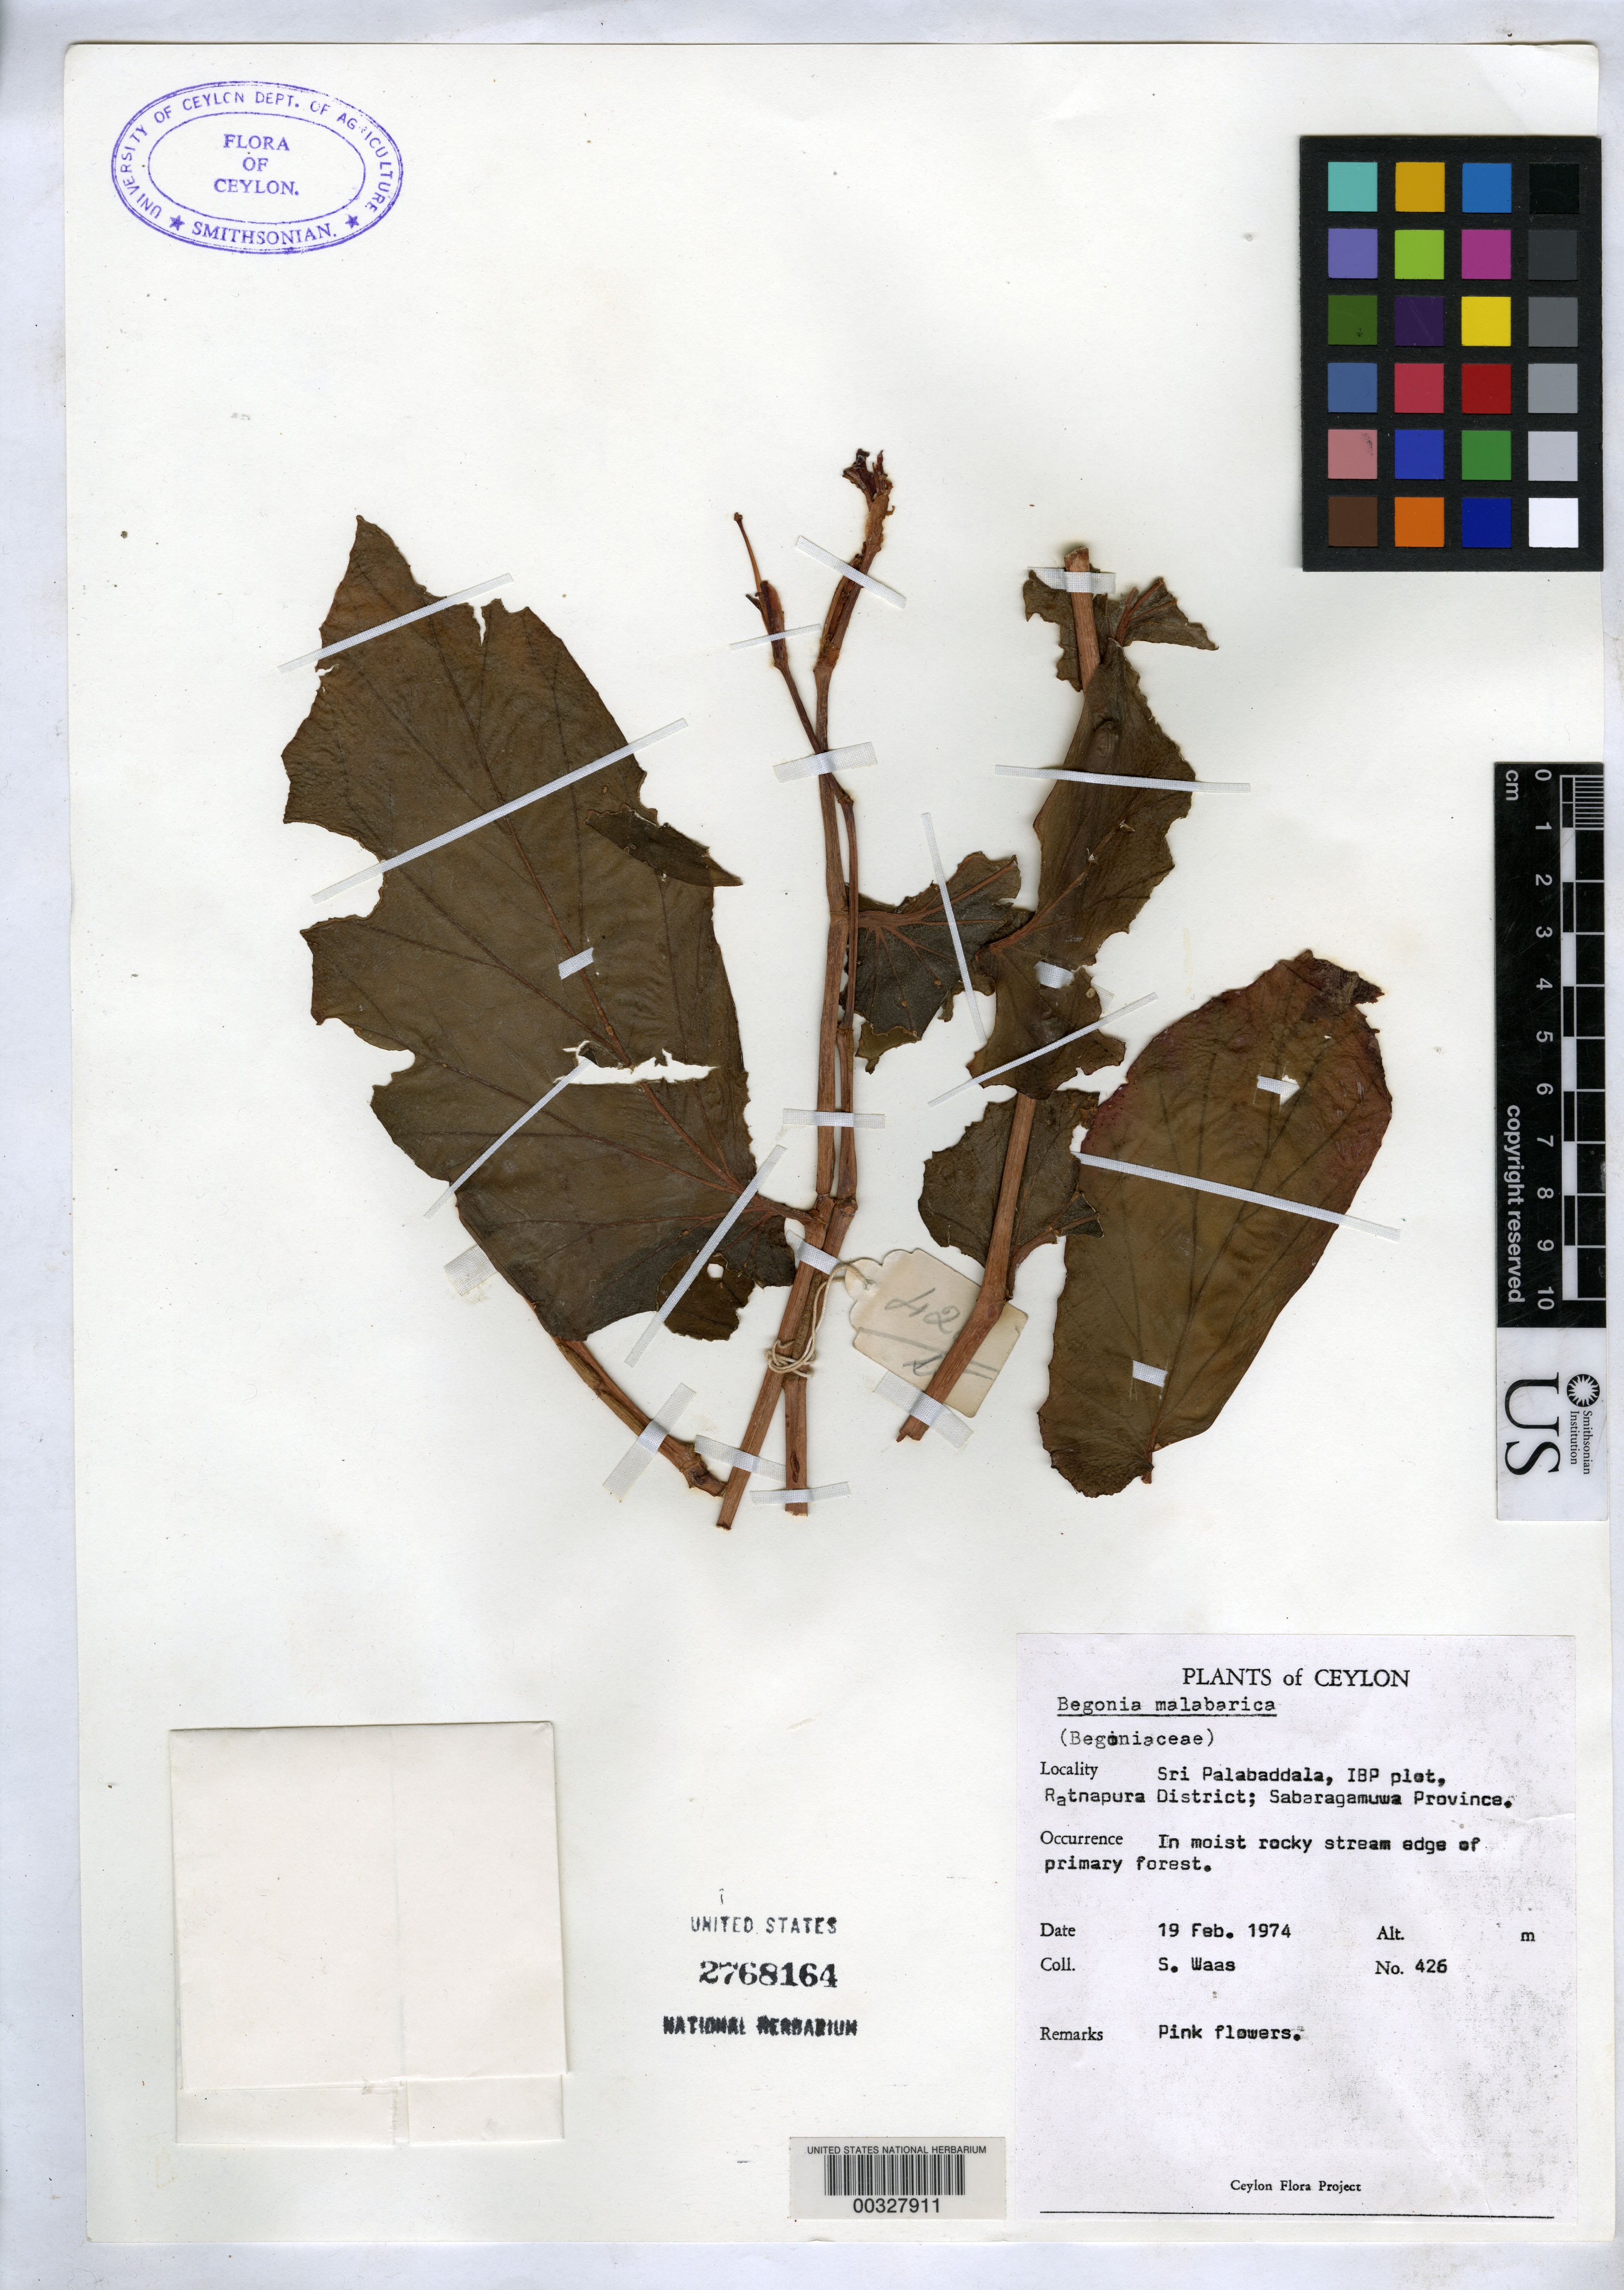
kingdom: Plantae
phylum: Tracheophyta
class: Magnoliopsida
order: Cucurbitales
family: Begoniaceae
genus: Begonia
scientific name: Begonia malabarica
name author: Lam.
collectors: S. Waas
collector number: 426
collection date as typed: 19 Feb 1974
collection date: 1974-02-19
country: Sri Lanka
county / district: Ratnapura Dist.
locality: Sabaragumuwa province, sri palabaddala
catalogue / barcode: US 2768164